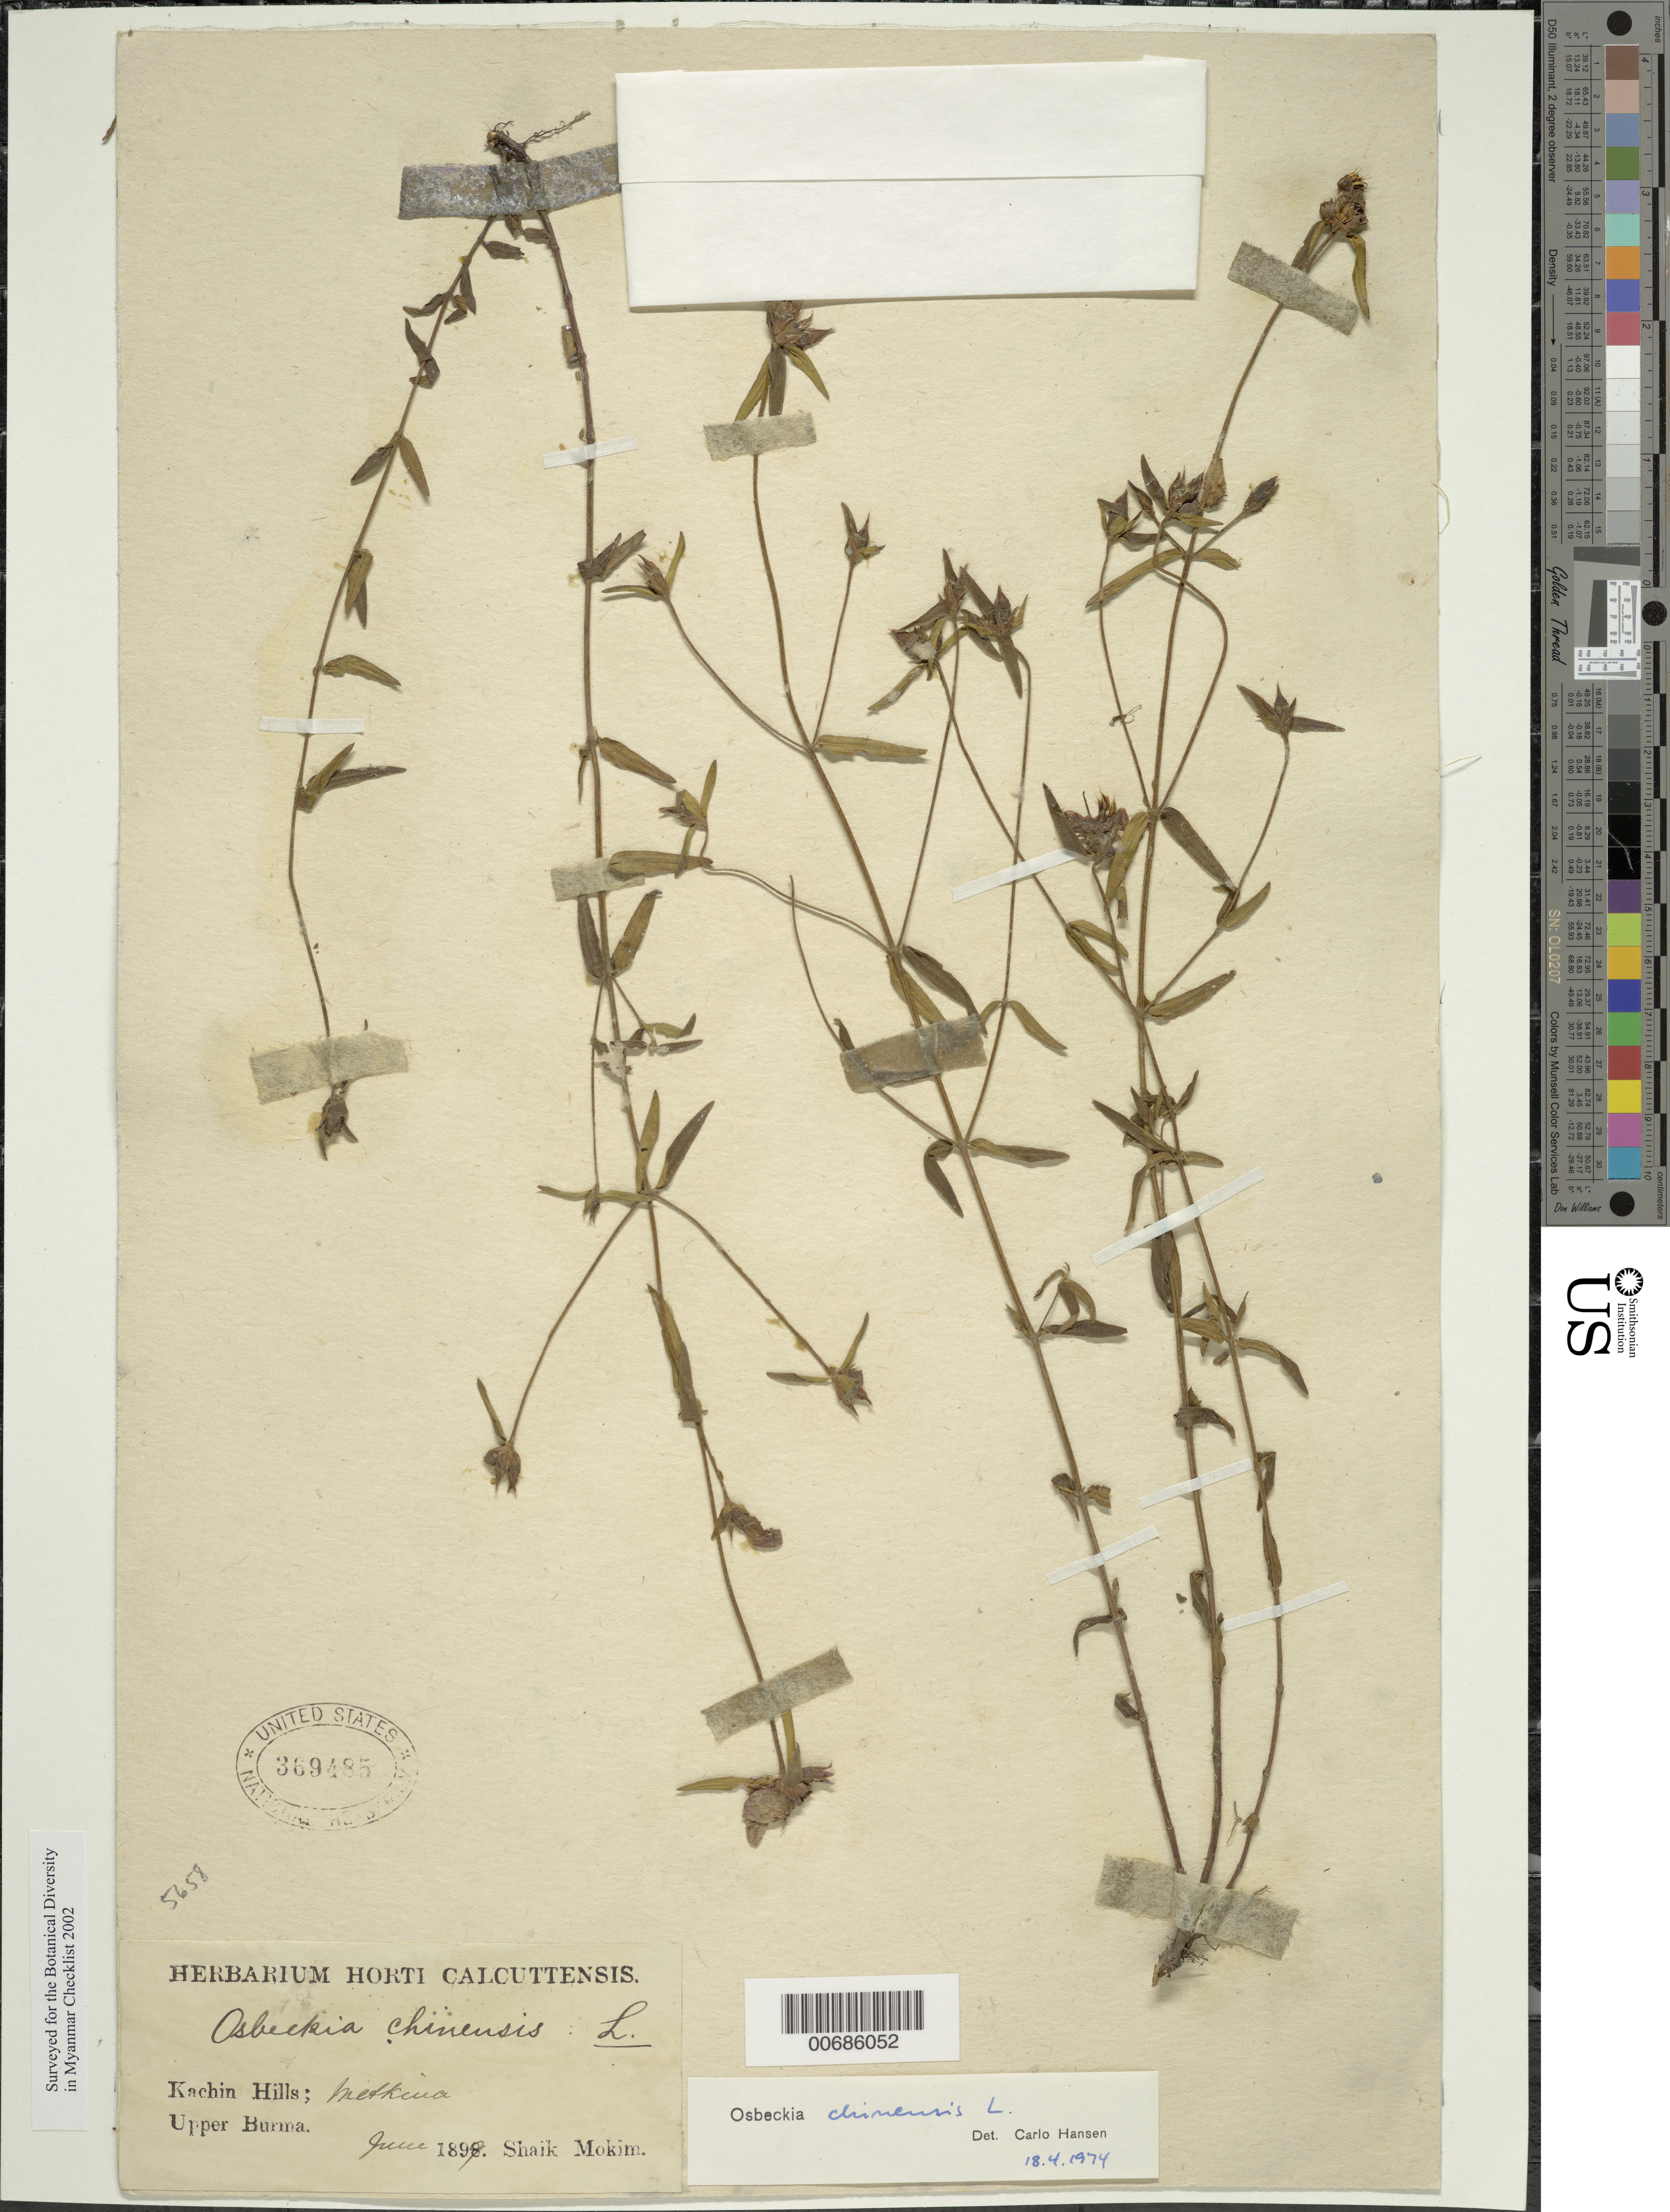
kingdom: Plantae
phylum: Tracheophyta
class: Magnoliopsida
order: Myrtales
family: Melastomataceae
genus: Osbeckia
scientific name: Osbeckia chinensis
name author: L.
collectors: S. Mokim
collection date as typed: Jun 1899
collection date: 1899-06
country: Myanmar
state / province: Kachin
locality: Metkiua, Kachin Hills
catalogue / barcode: US 369485